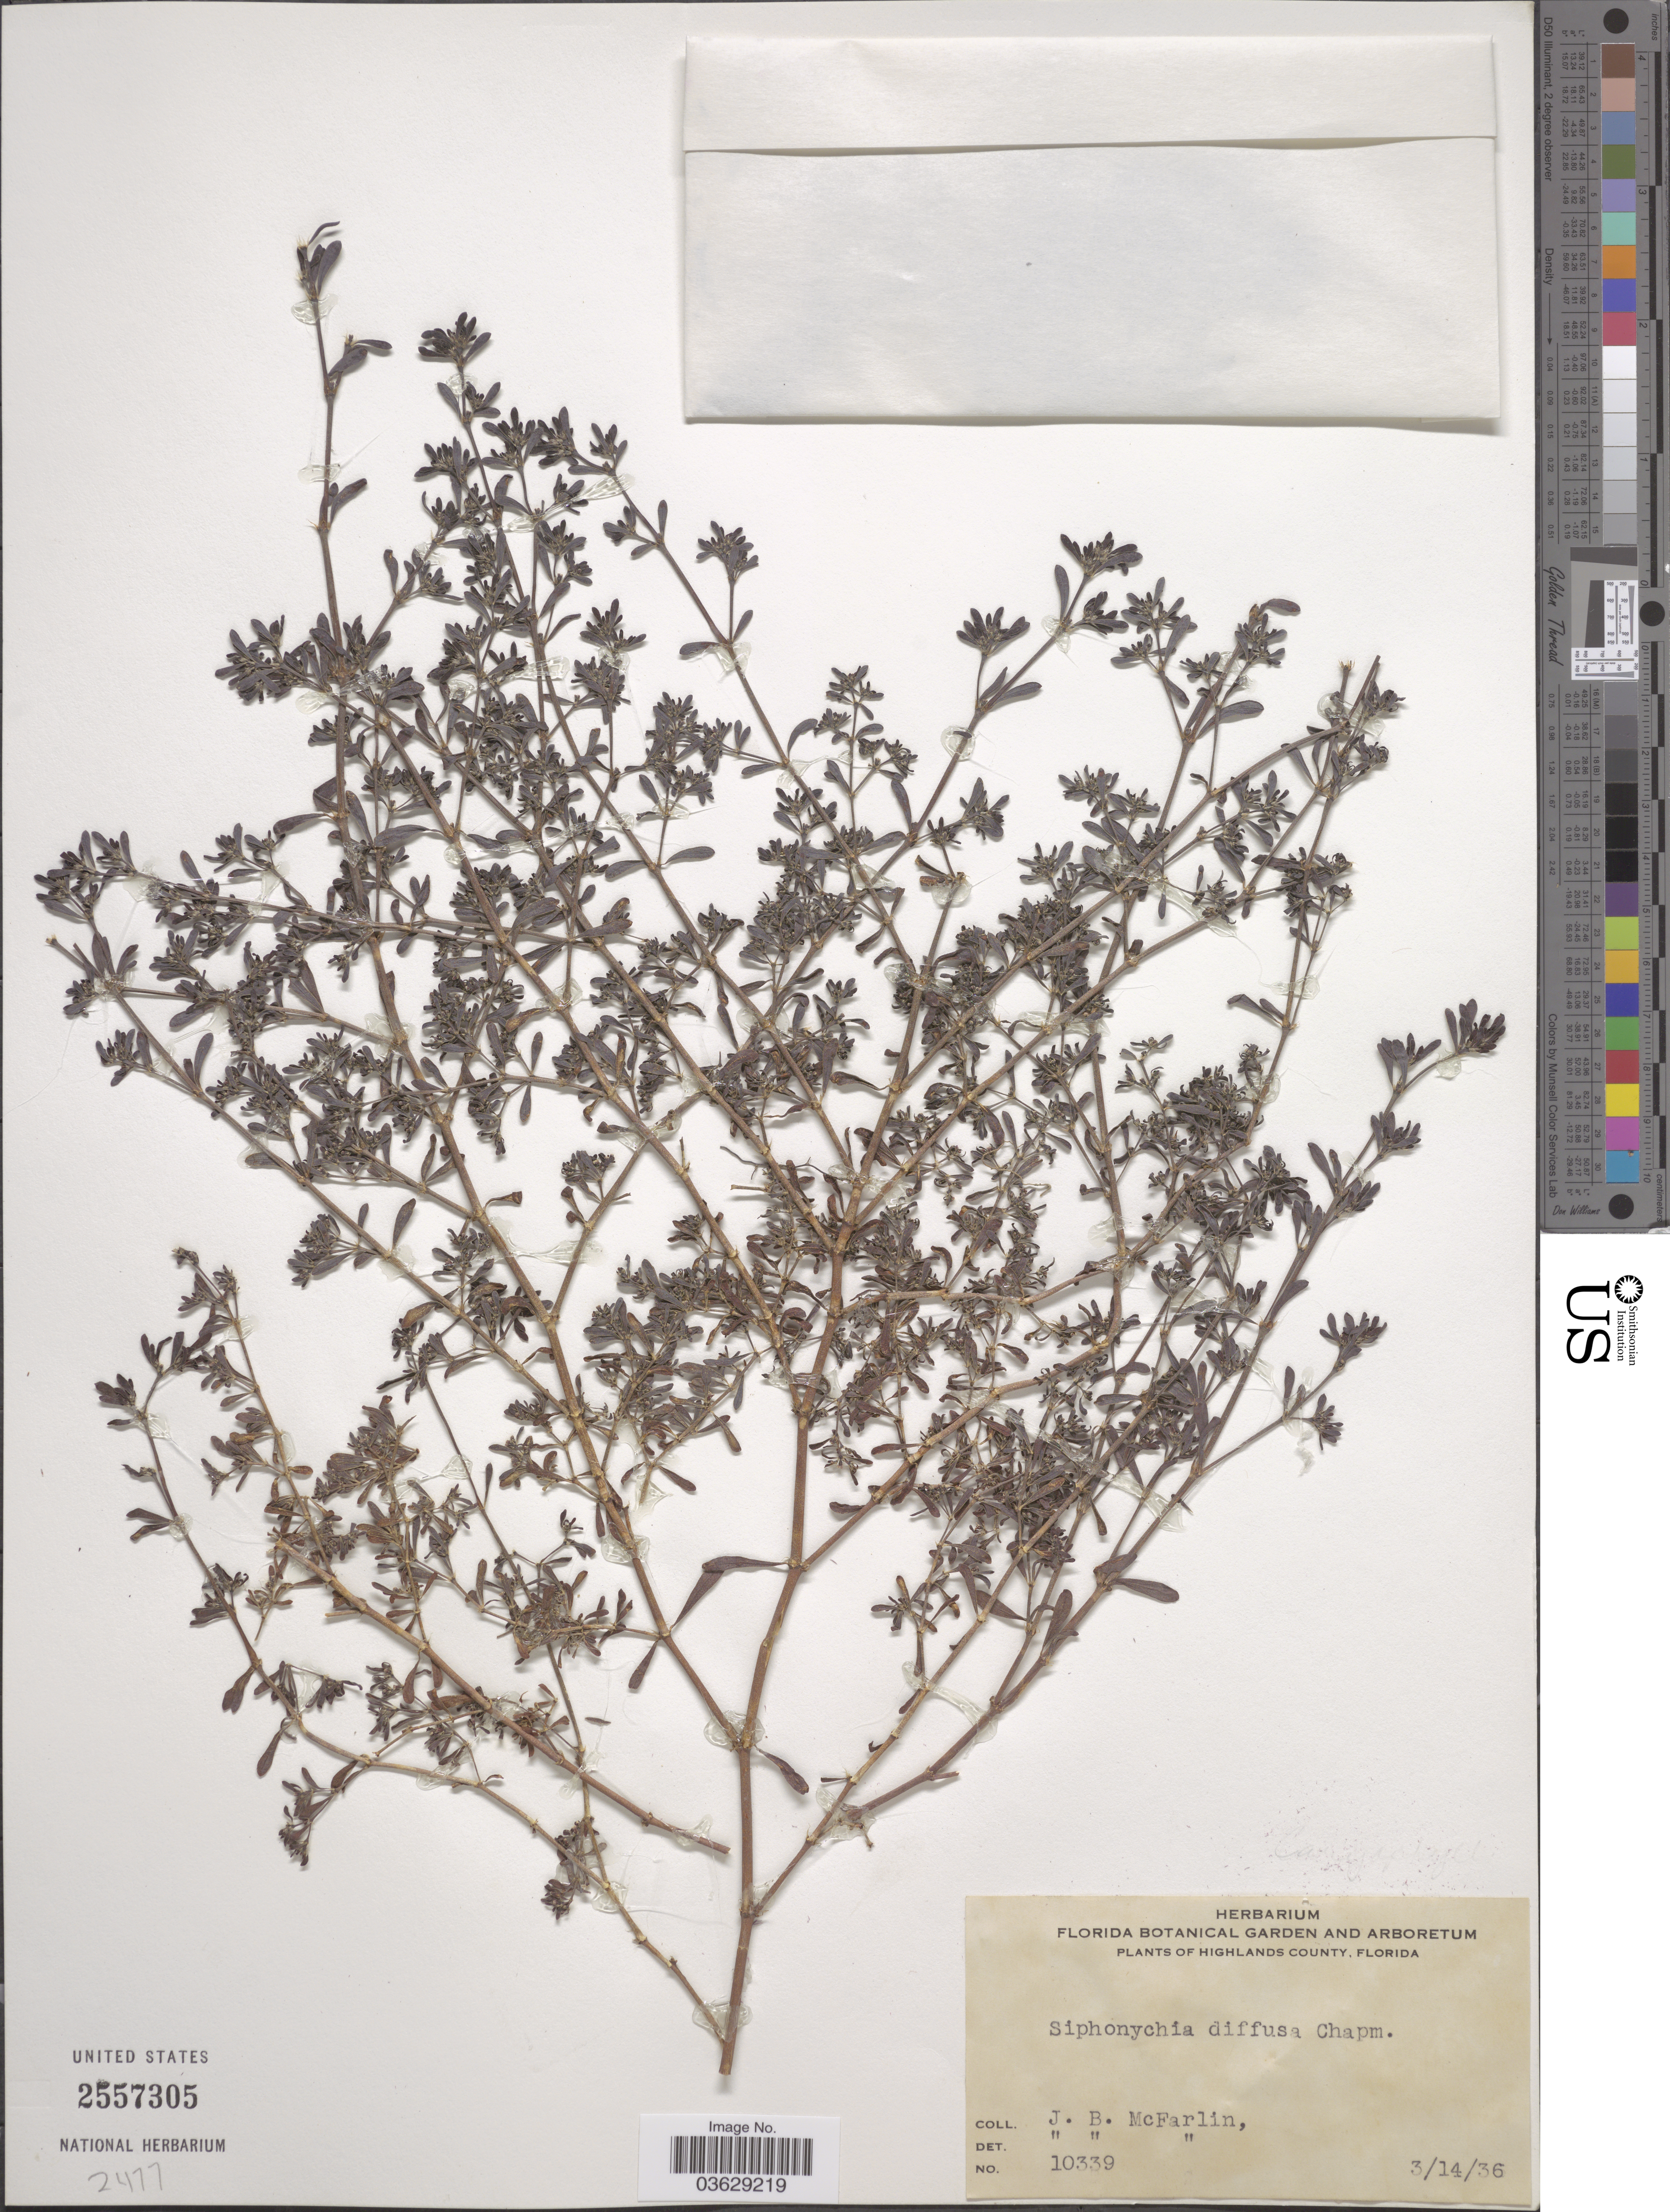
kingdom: Plantae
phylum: Tracheophyta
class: Magnoliopsida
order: Caryophyllales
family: Caryophyllaceae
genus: Paronychia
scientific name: Paronychia americana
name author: (Nutt.) Fenzl ex Walp.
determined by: Strong, Mark T., (BOT), Smithsonian Institution - National Museum of Natural History (UNITED STATES)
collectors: J. McFarlin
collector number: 10339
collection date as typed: Transcribed d/m/y: 14/3/36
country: United States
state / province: Florida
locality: Highlands County.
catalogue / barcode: US 2557305